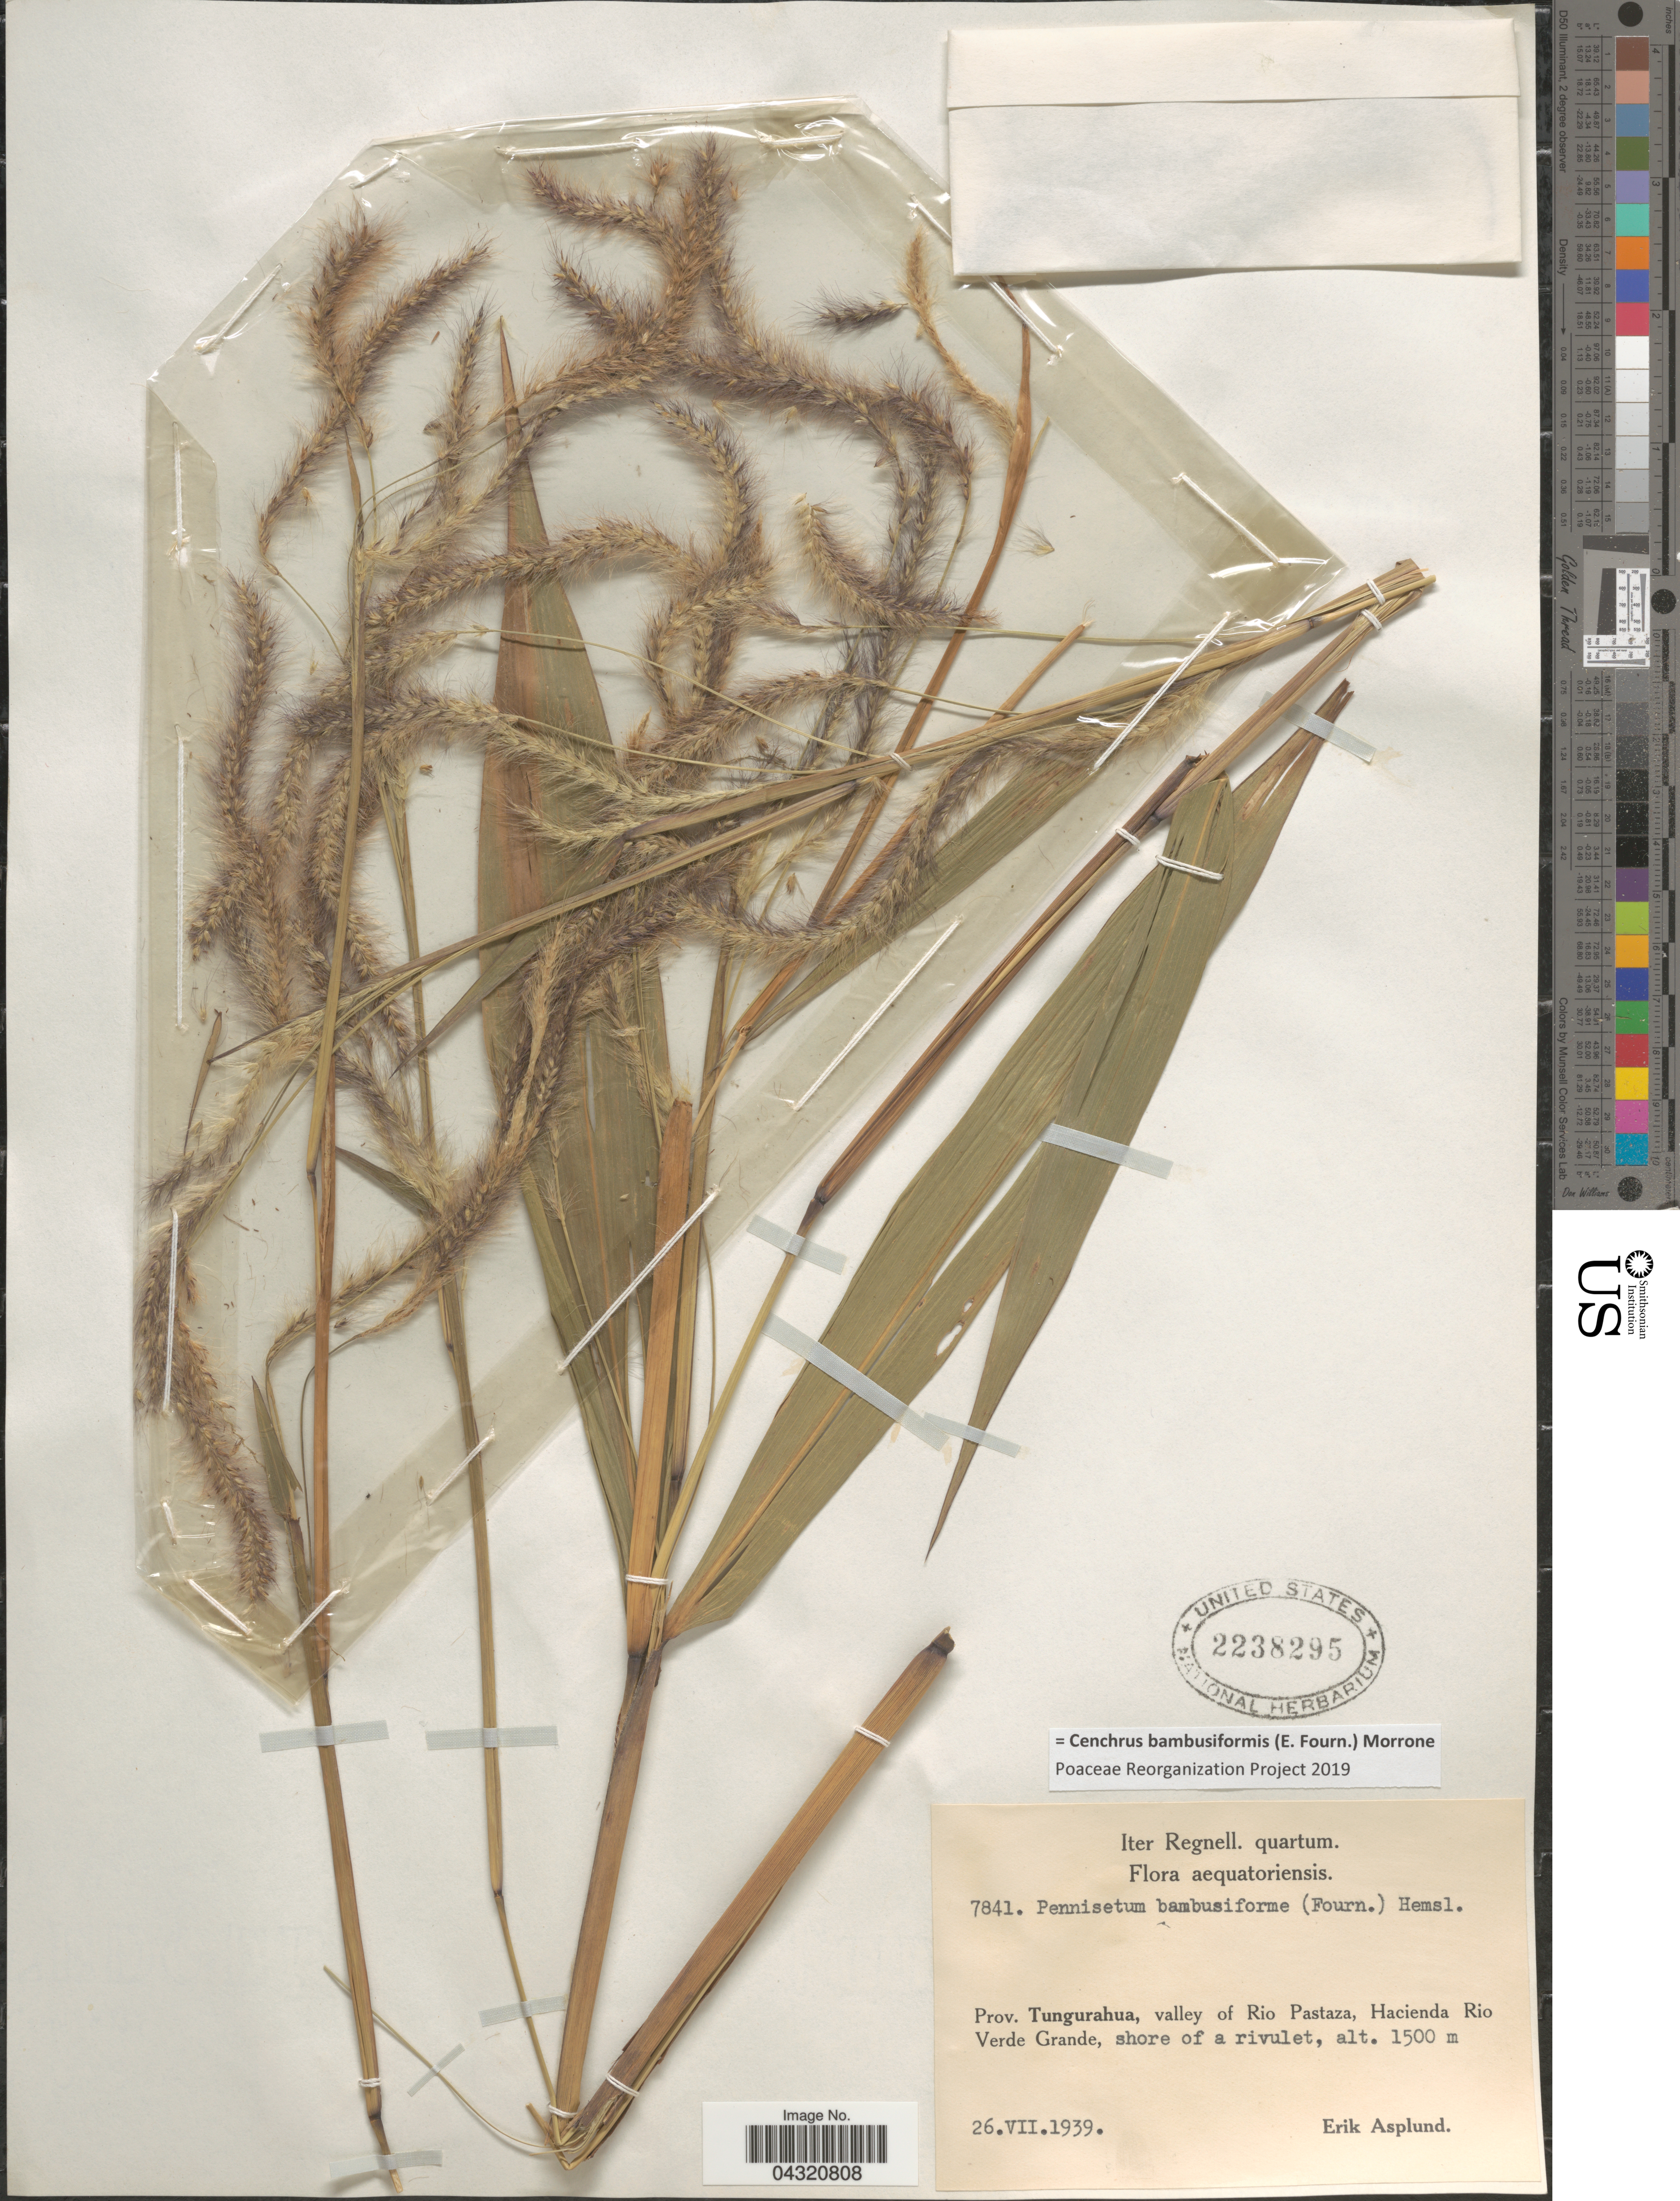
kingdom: Plantae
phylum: Tracheophyta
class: Liliopsida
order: Poales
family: Poaceae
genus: Cenchrus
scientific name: Cenchrus bambusiformis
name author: (E. Fourn.) Morrone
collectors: E. Asplund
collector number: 7841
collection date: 1939-07-26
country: Ecuador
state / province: Tungurahua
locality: Iter Regnell. quartum. Valley of Rio Pastaza, Hacienda Rio Verde Grande.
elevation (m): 1500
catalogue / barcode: US 2238295